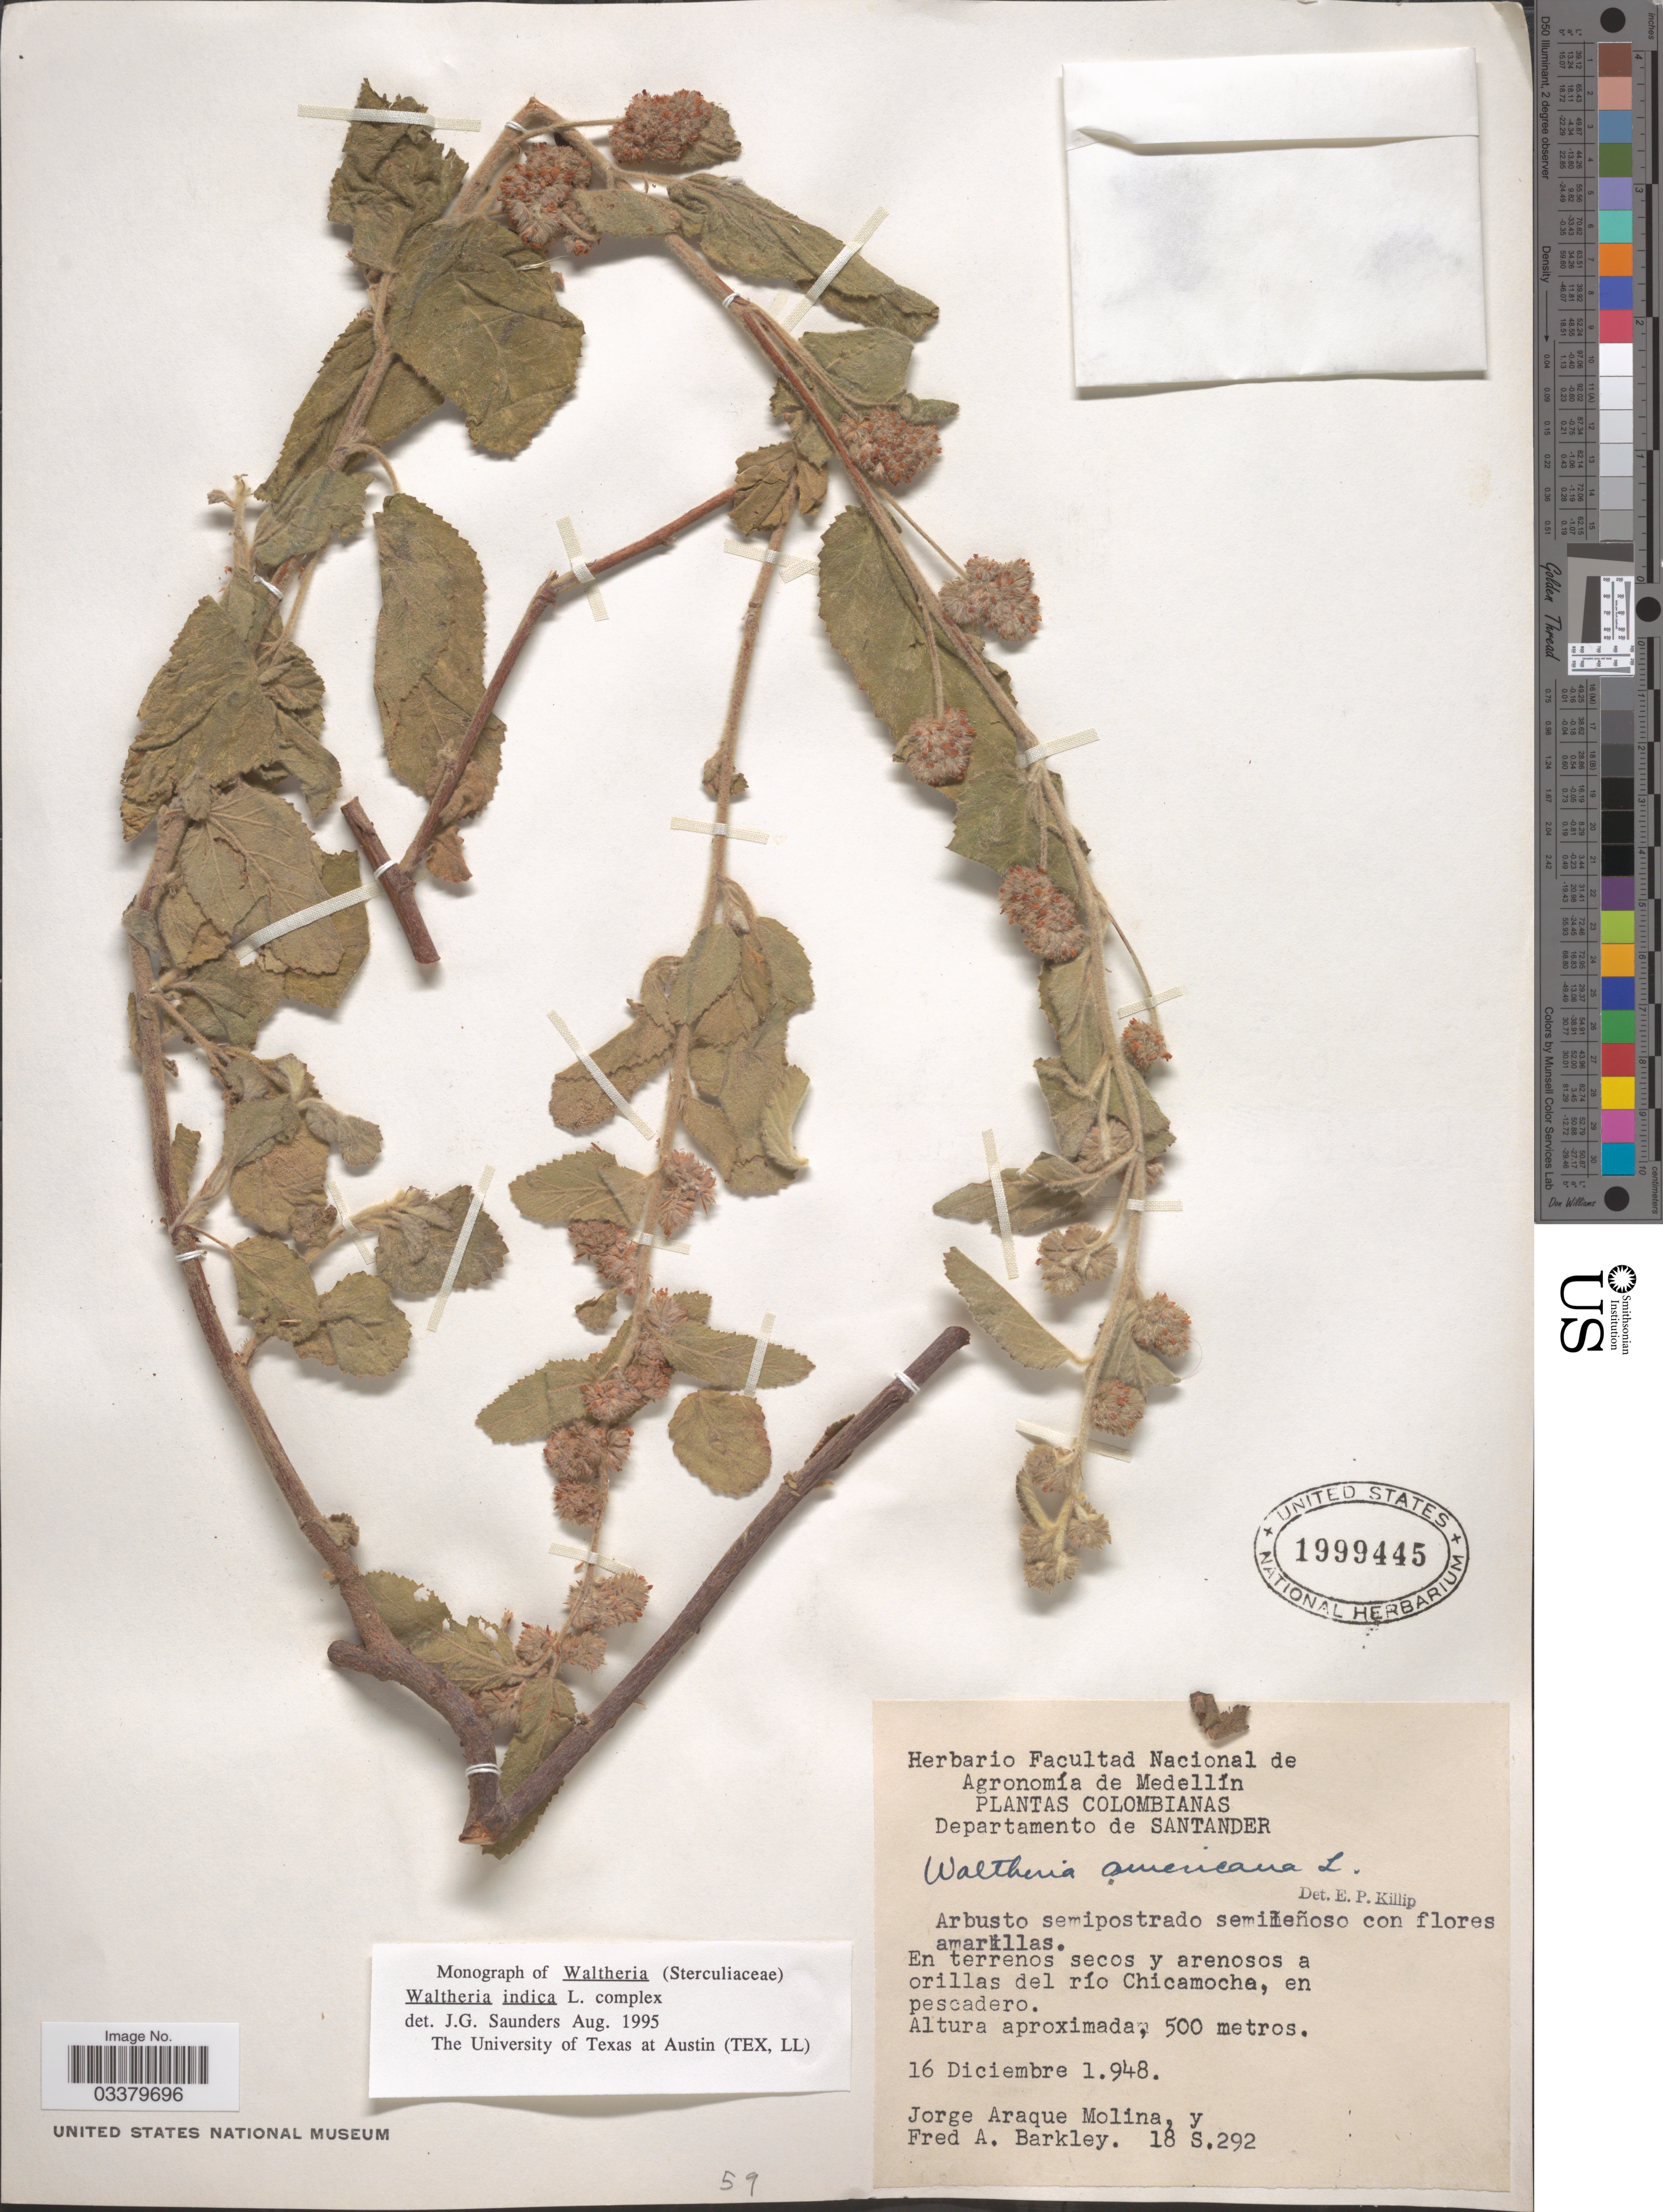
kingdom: Plantae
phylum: Tracheophyta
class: Magnoliopsida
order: Malvales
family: Malvaceae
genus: Waltheria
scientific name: Waltheria indica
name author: L.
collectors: J. A. Molina & F. A. Barkley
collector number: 18 S.292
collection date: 1948-12-16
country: Colombia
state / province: Santander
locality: Departamento de Santander. En terrenos secos y arenosos a orillas del río Chicamocha, en pescadero.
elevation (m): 500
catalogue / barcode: US 1999445